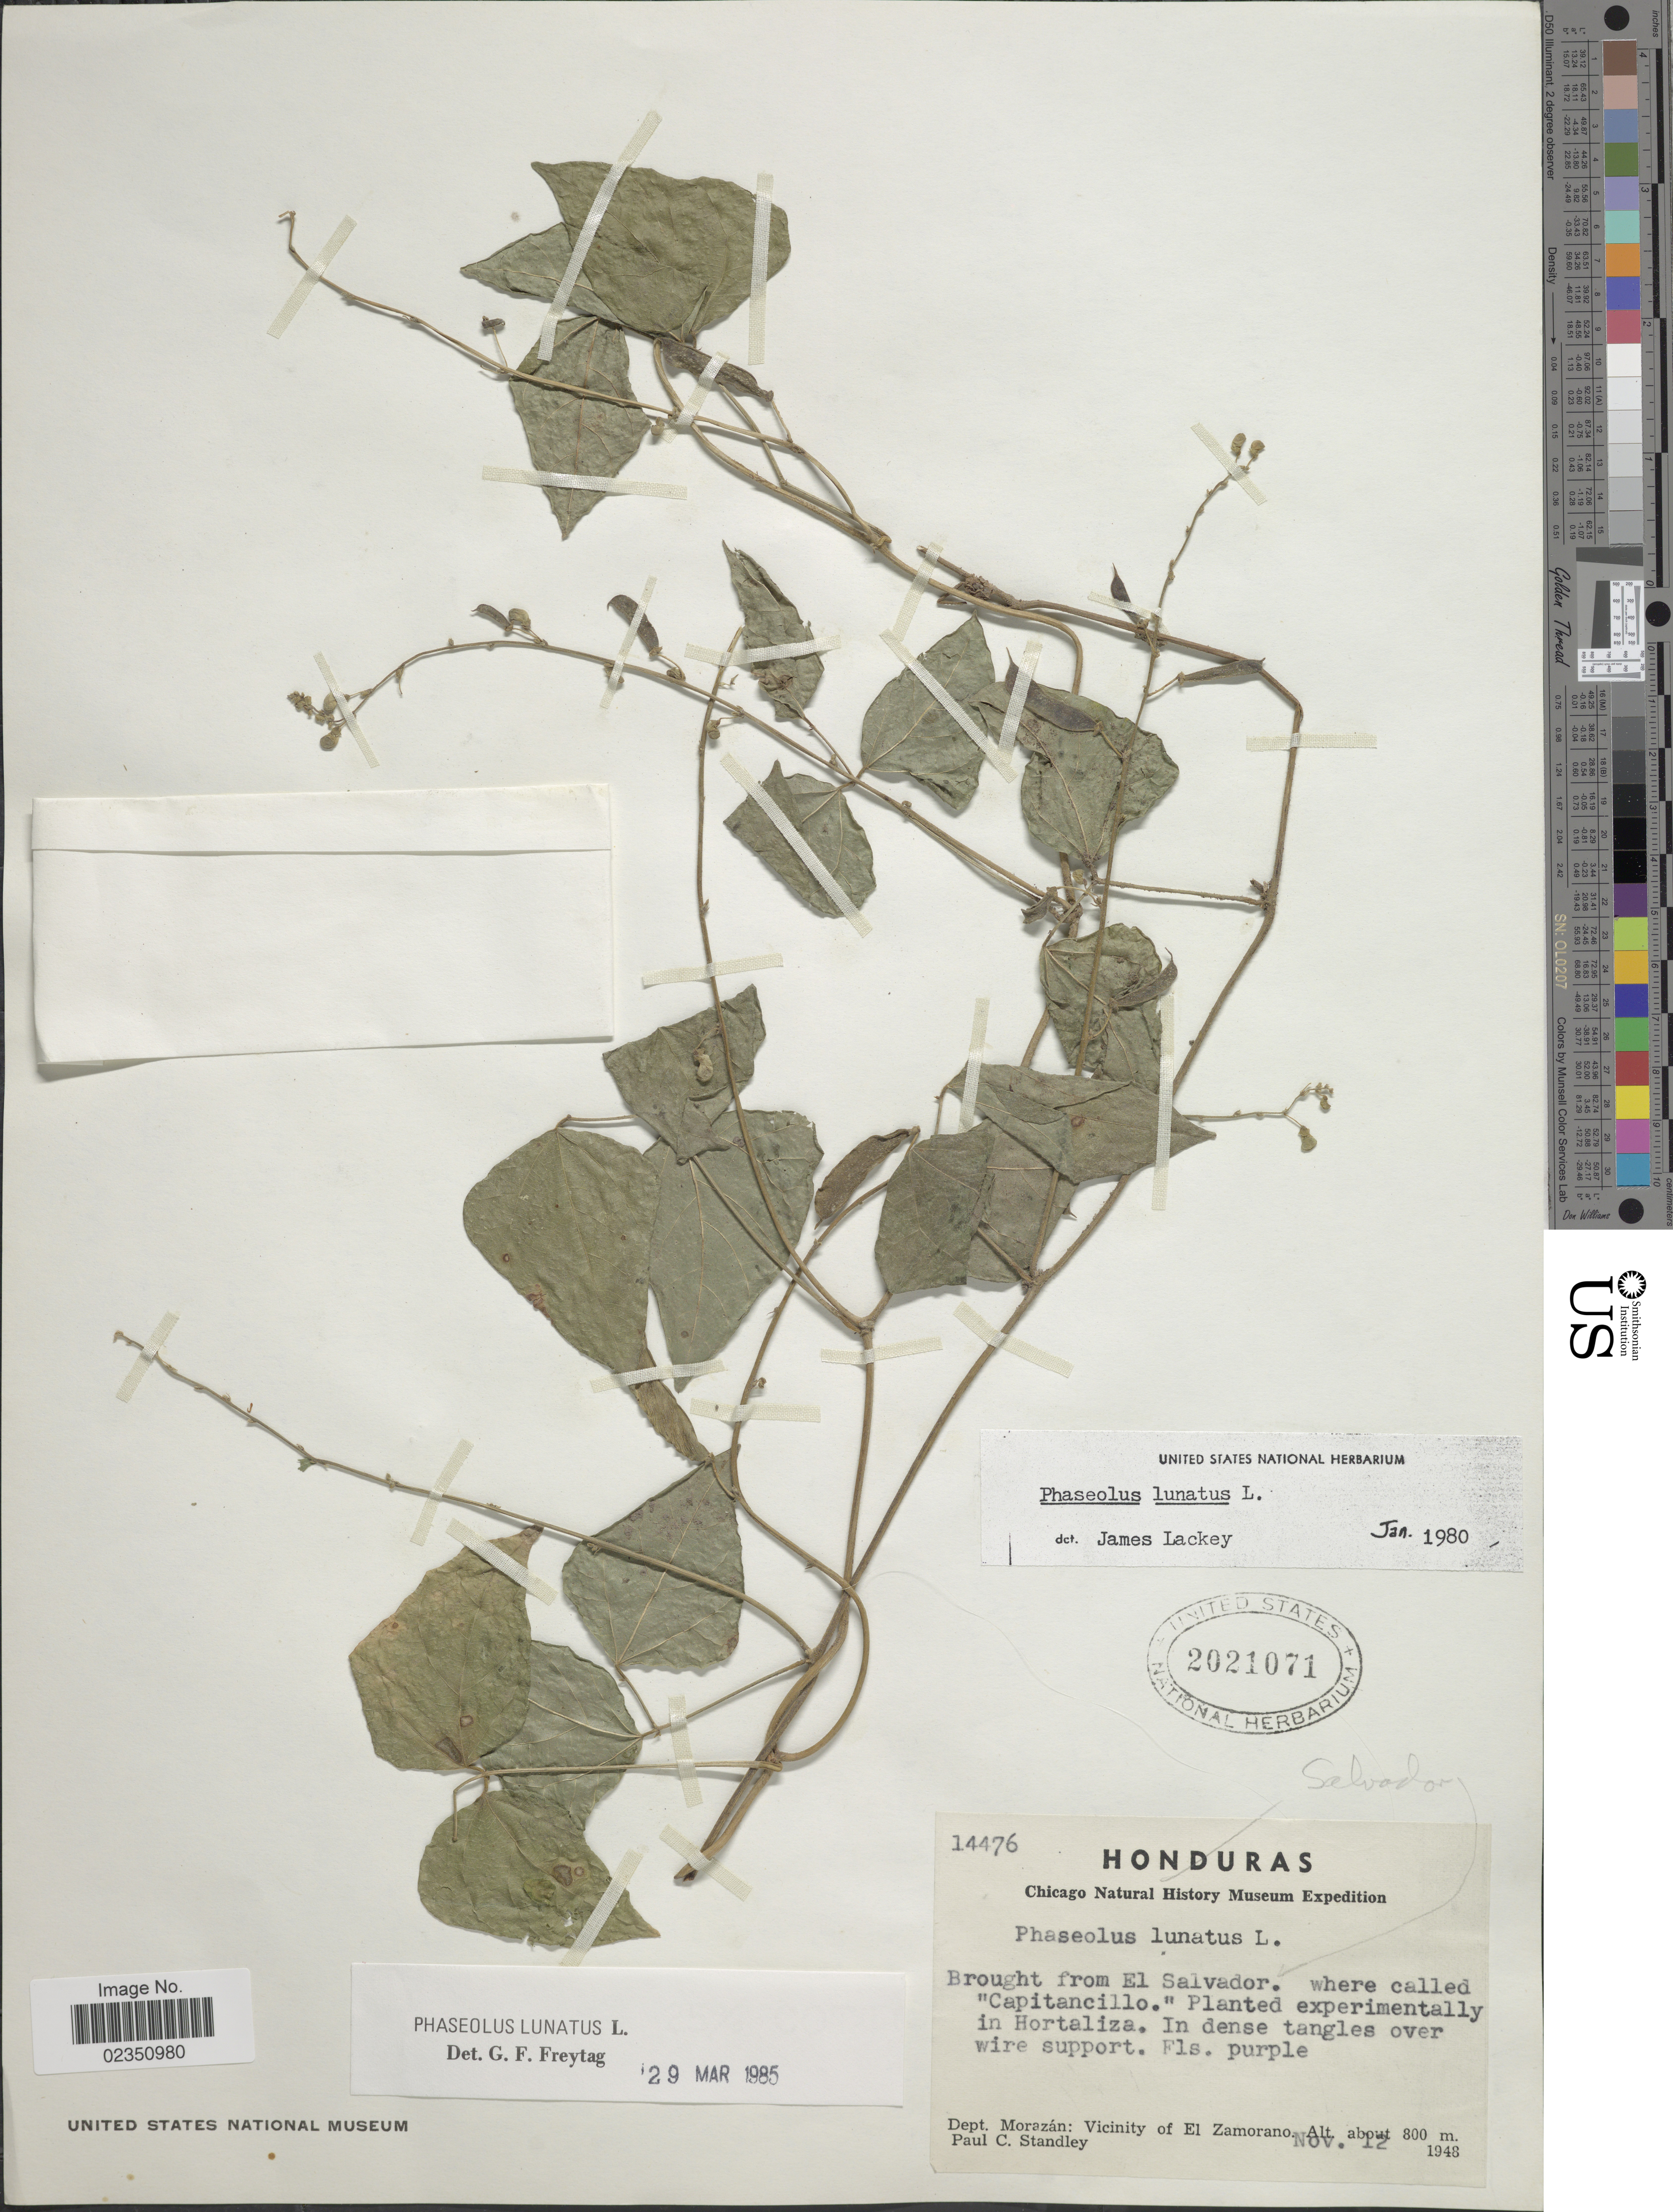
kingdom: Plantae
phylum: Tracheophyta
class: Magnoliopsida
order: Fabales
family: Fabaceae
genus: Phaseolus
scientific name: Phaseolus lunatus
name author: L.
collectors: P. C. Standley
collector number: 14476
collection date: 1948-11-12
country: Honduras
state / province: Fco. Morazán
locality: Brought from El Slvador, Dept. Morazán: Vicinity of El Zamorano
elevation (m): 800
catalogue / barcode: US 2021071